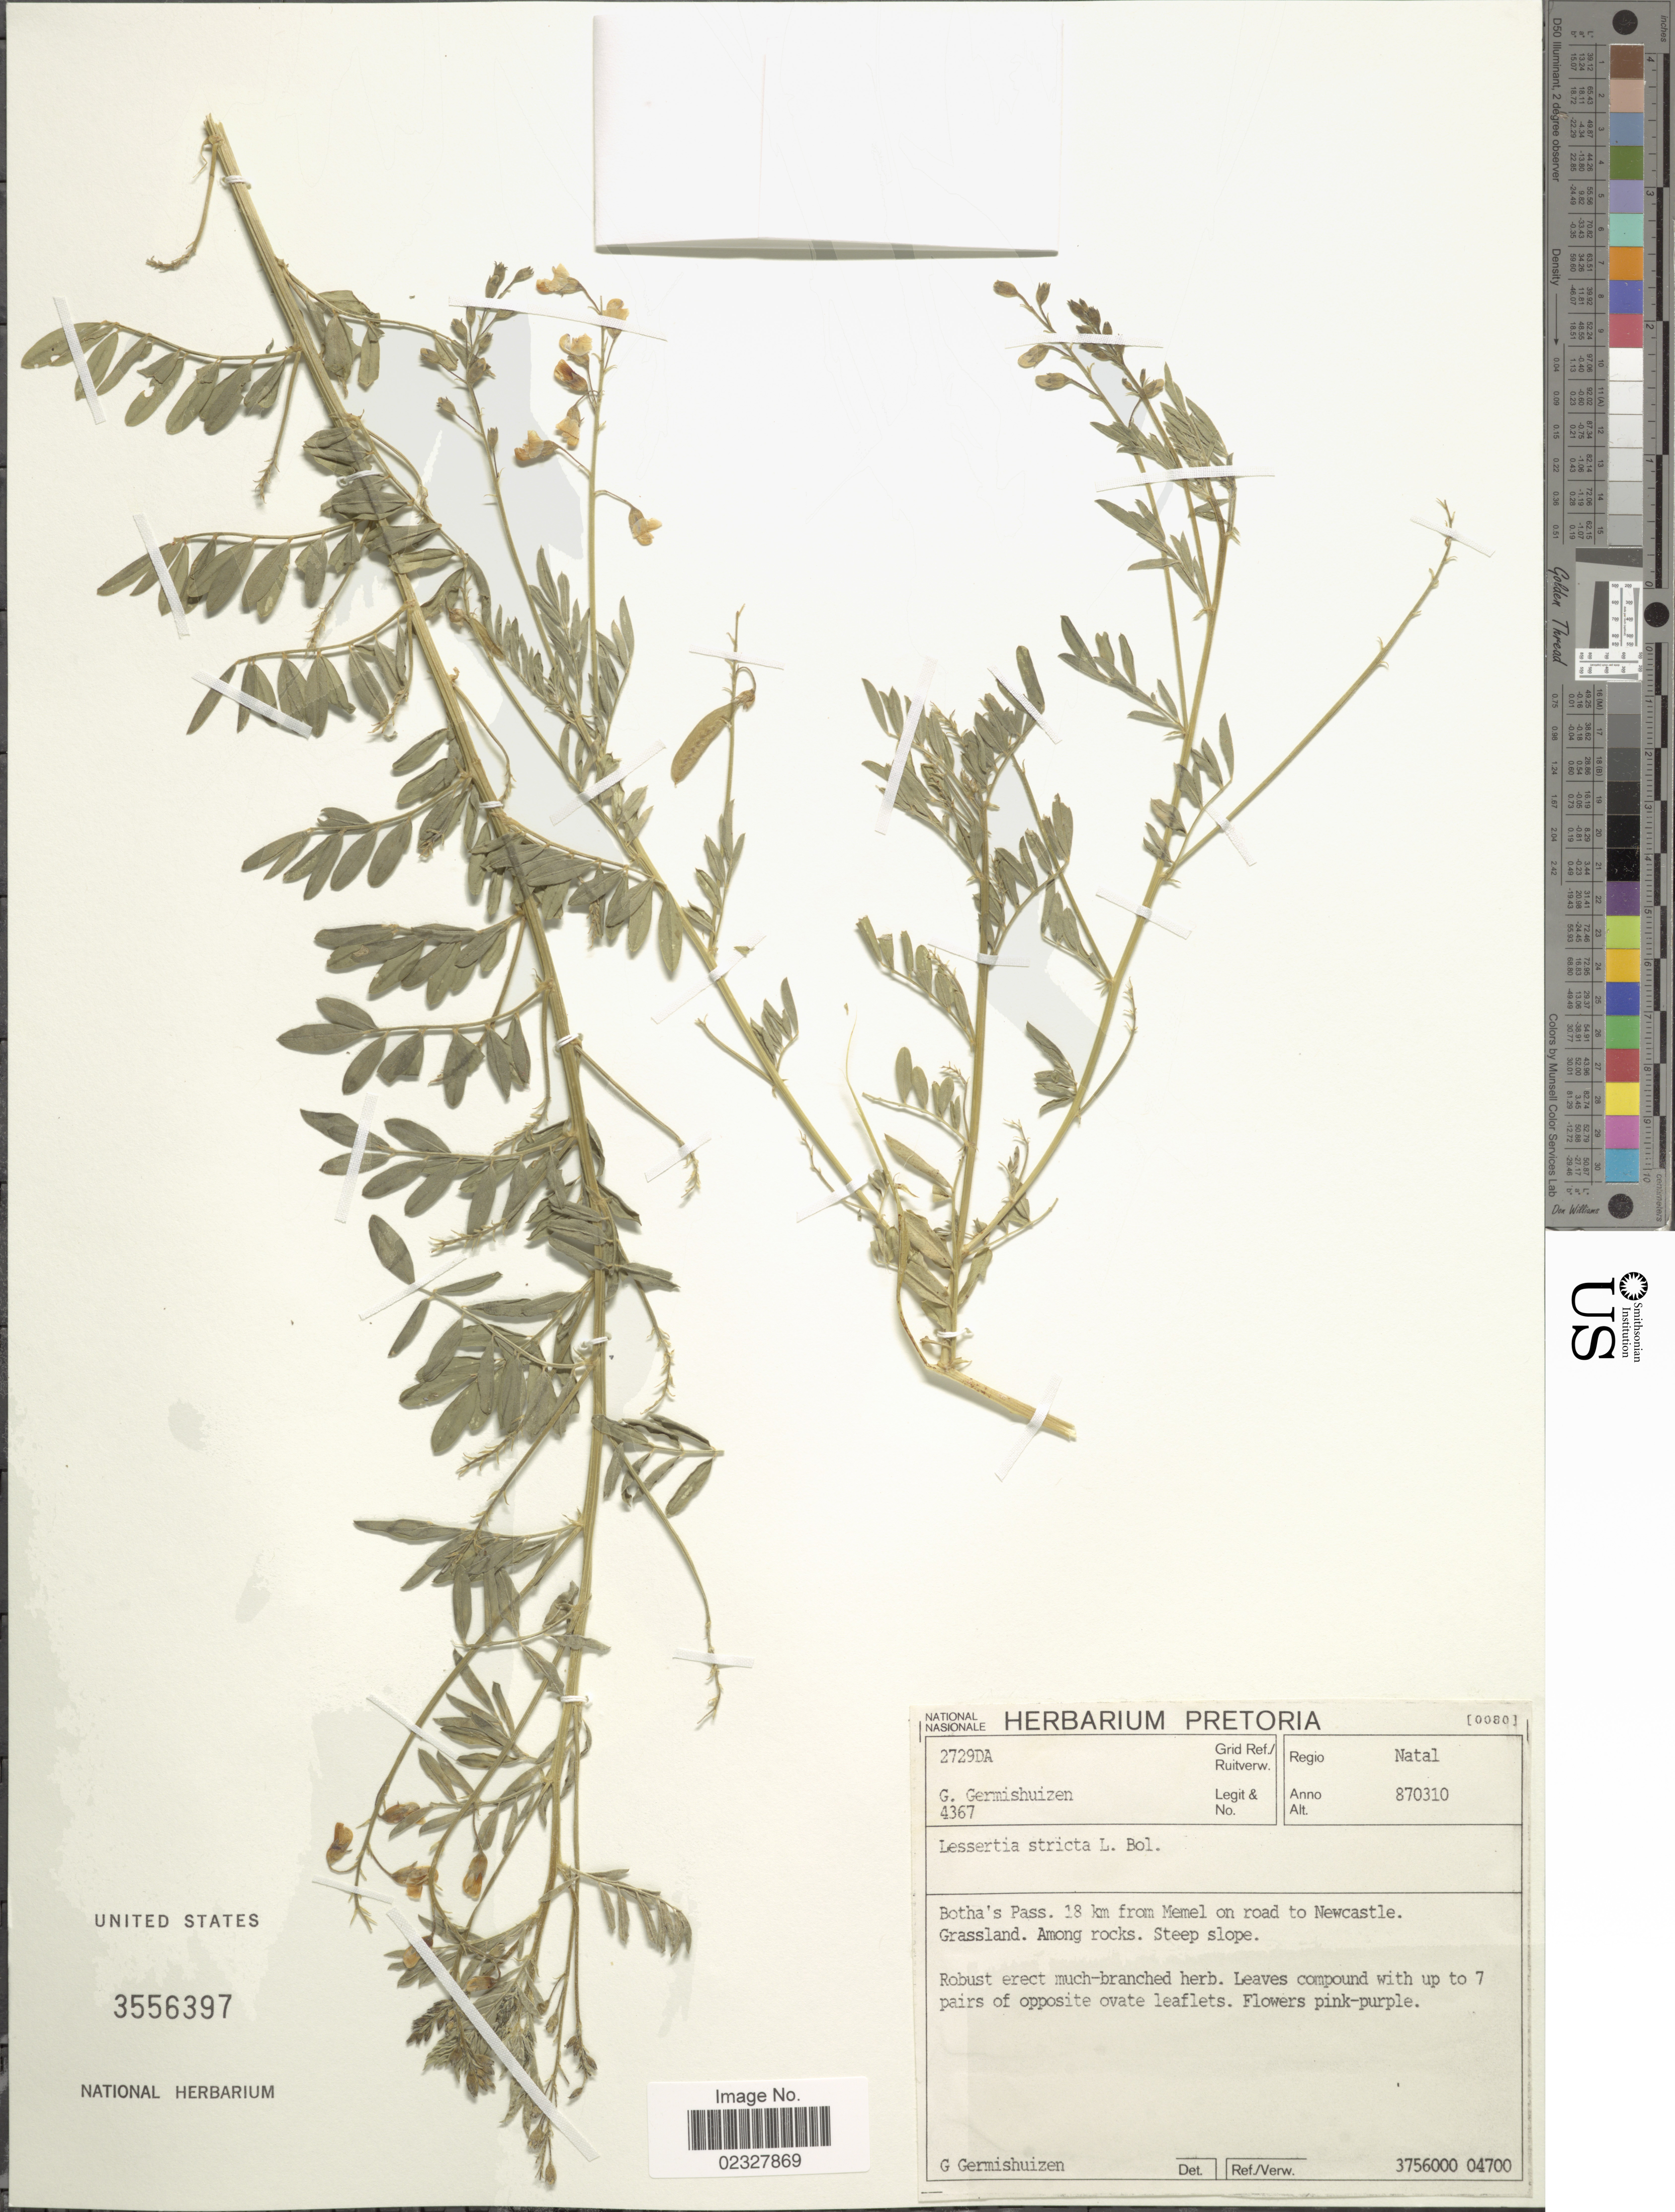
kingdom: Plantae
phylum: Tracheophyta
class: Magnoliopsida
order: Fabales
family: Fabaceae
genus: Lessertia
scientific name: Lessertia stricta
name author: Bolus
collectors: G. Germishuizen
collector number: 4367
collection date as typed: Transcribed d/m/y: 10/3/87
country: South Africa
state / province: KwaZulu-Natal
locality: Natal, Botha;s Pass. 18 km from Memel on road to Newcastle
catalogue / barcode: US 3556397